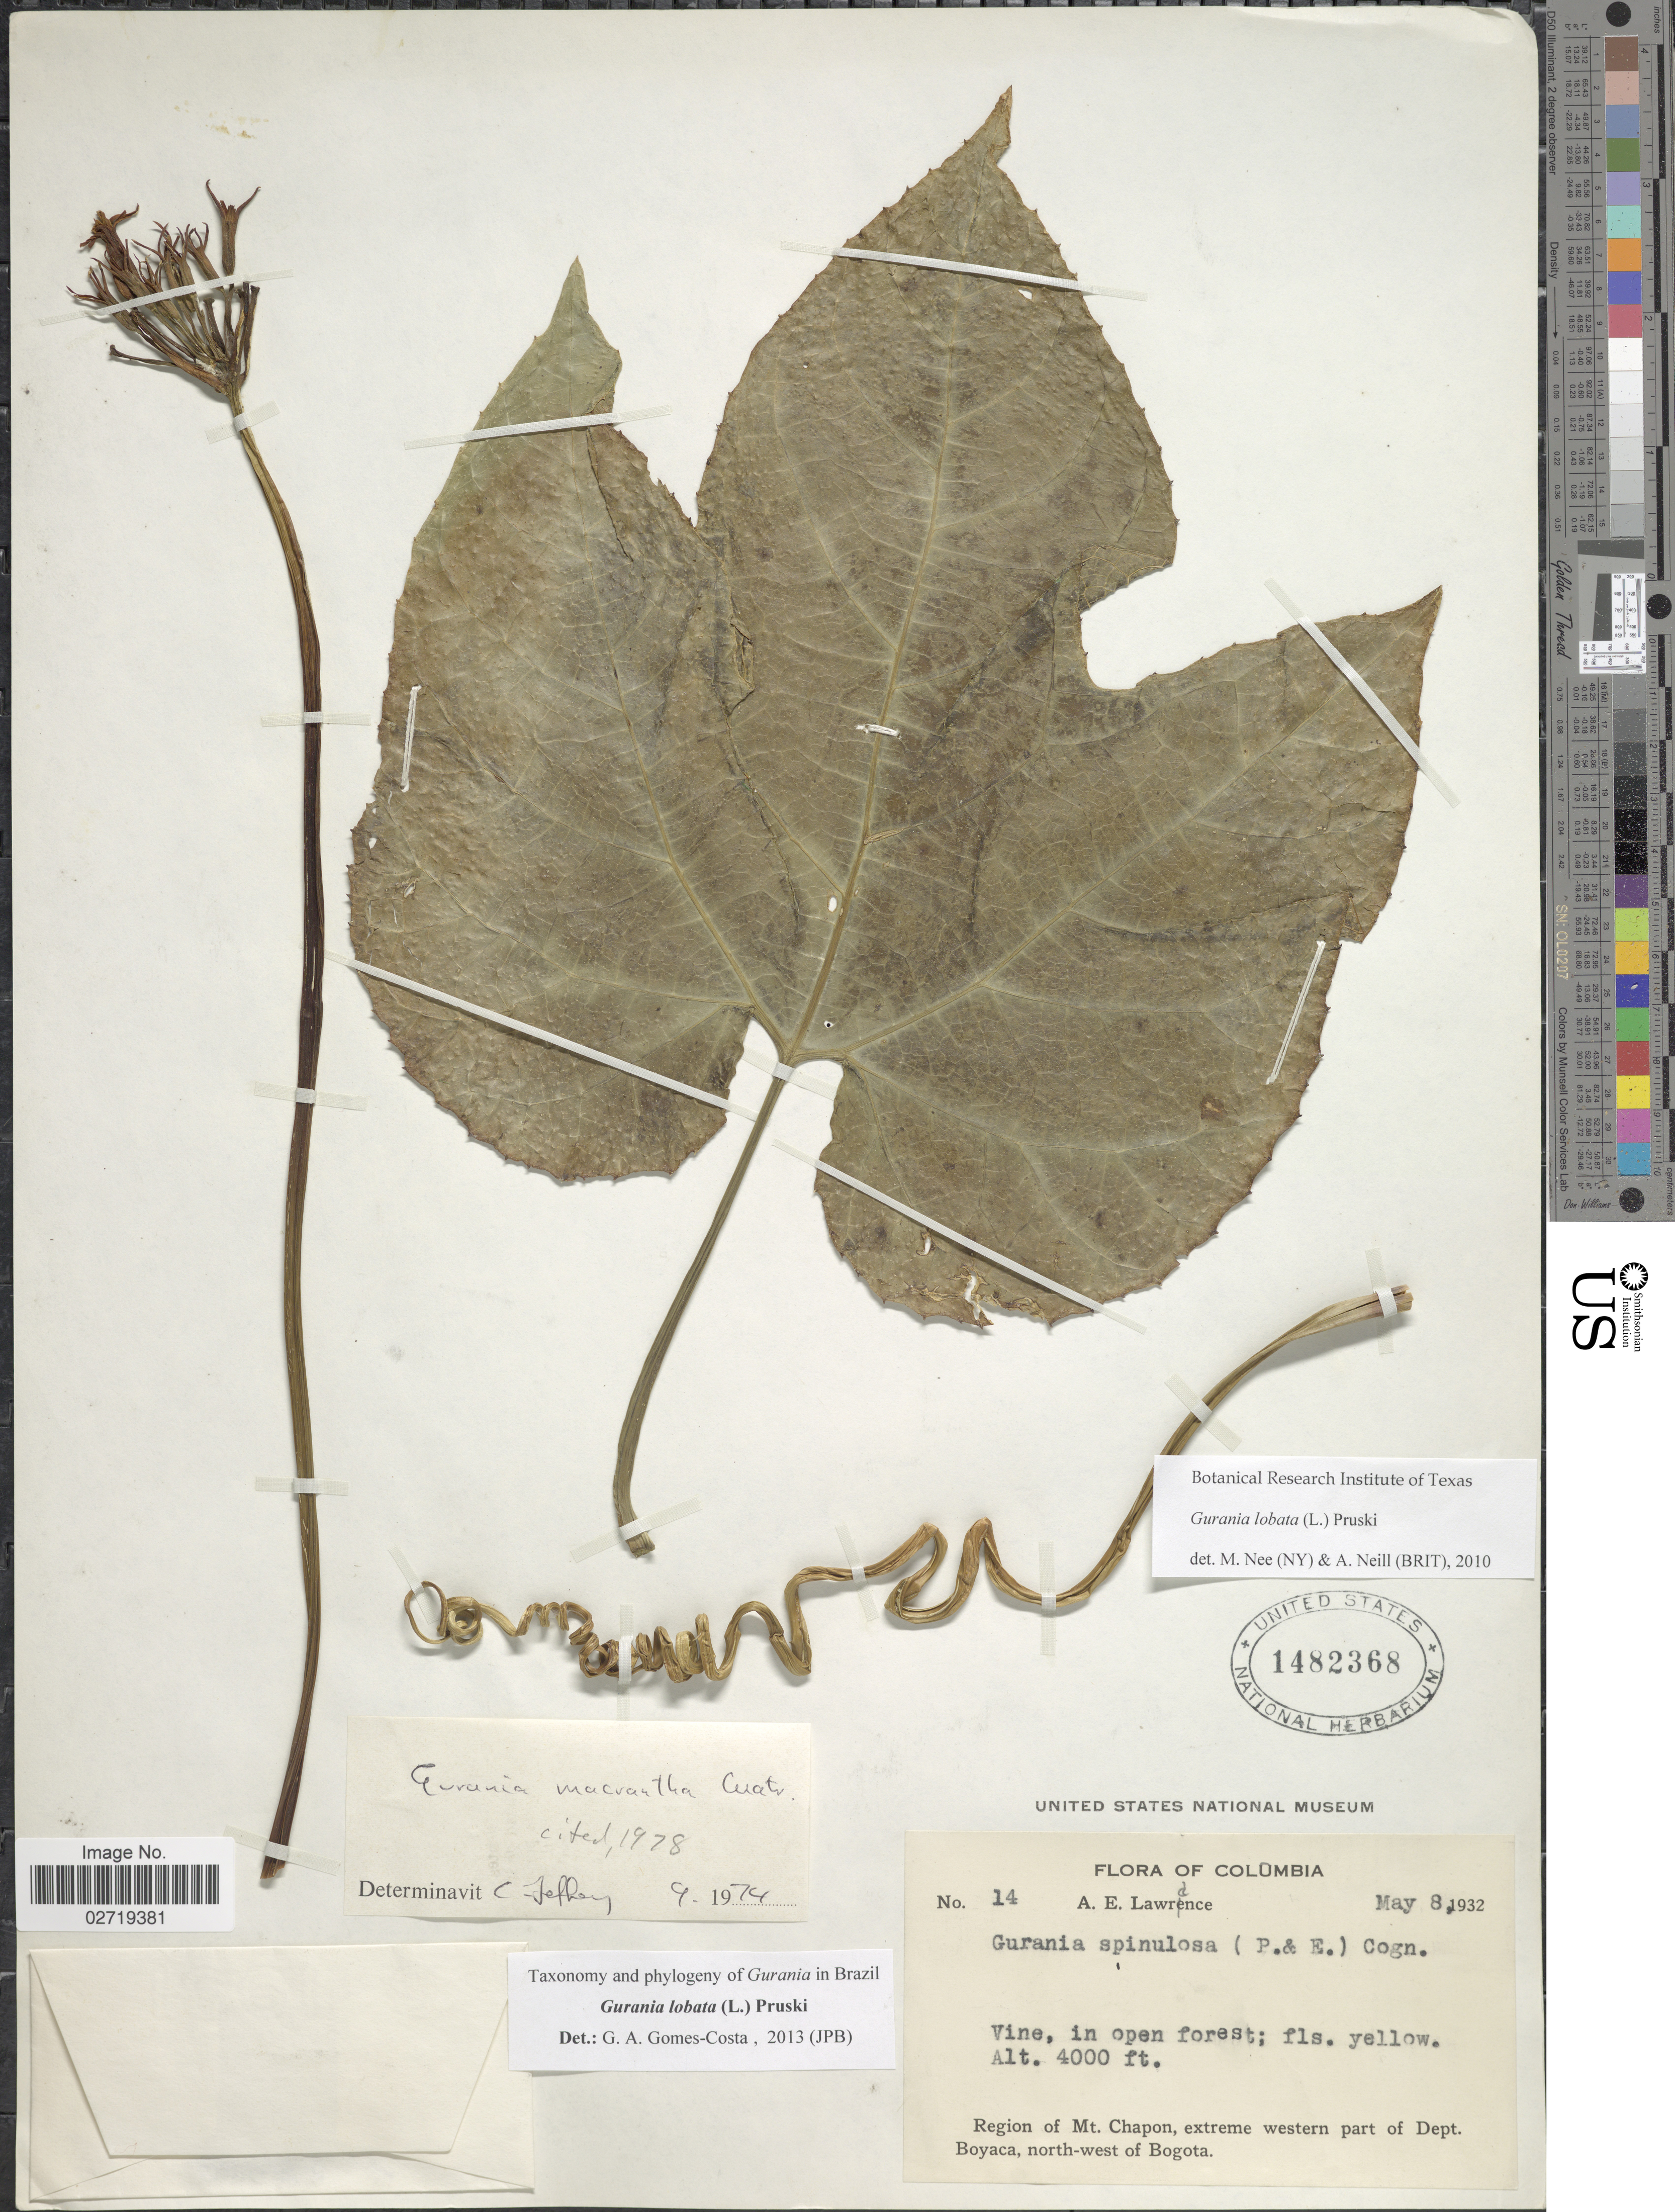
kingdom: Plantae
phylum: Tracheophyta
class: Magnoliopsida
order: Cucurbitales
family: Cucurbitaceae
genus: Gurania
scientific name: Gurania lobata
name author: (L.) Pruski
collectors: A. Lawrance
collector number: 14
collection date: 1932-05-08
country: Colombia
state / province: Boyacá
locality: Region of Mt Chapon, extreme western part of Dept. Boyaca, north-west of Bogota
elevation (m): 1219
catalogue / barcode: US 1482368